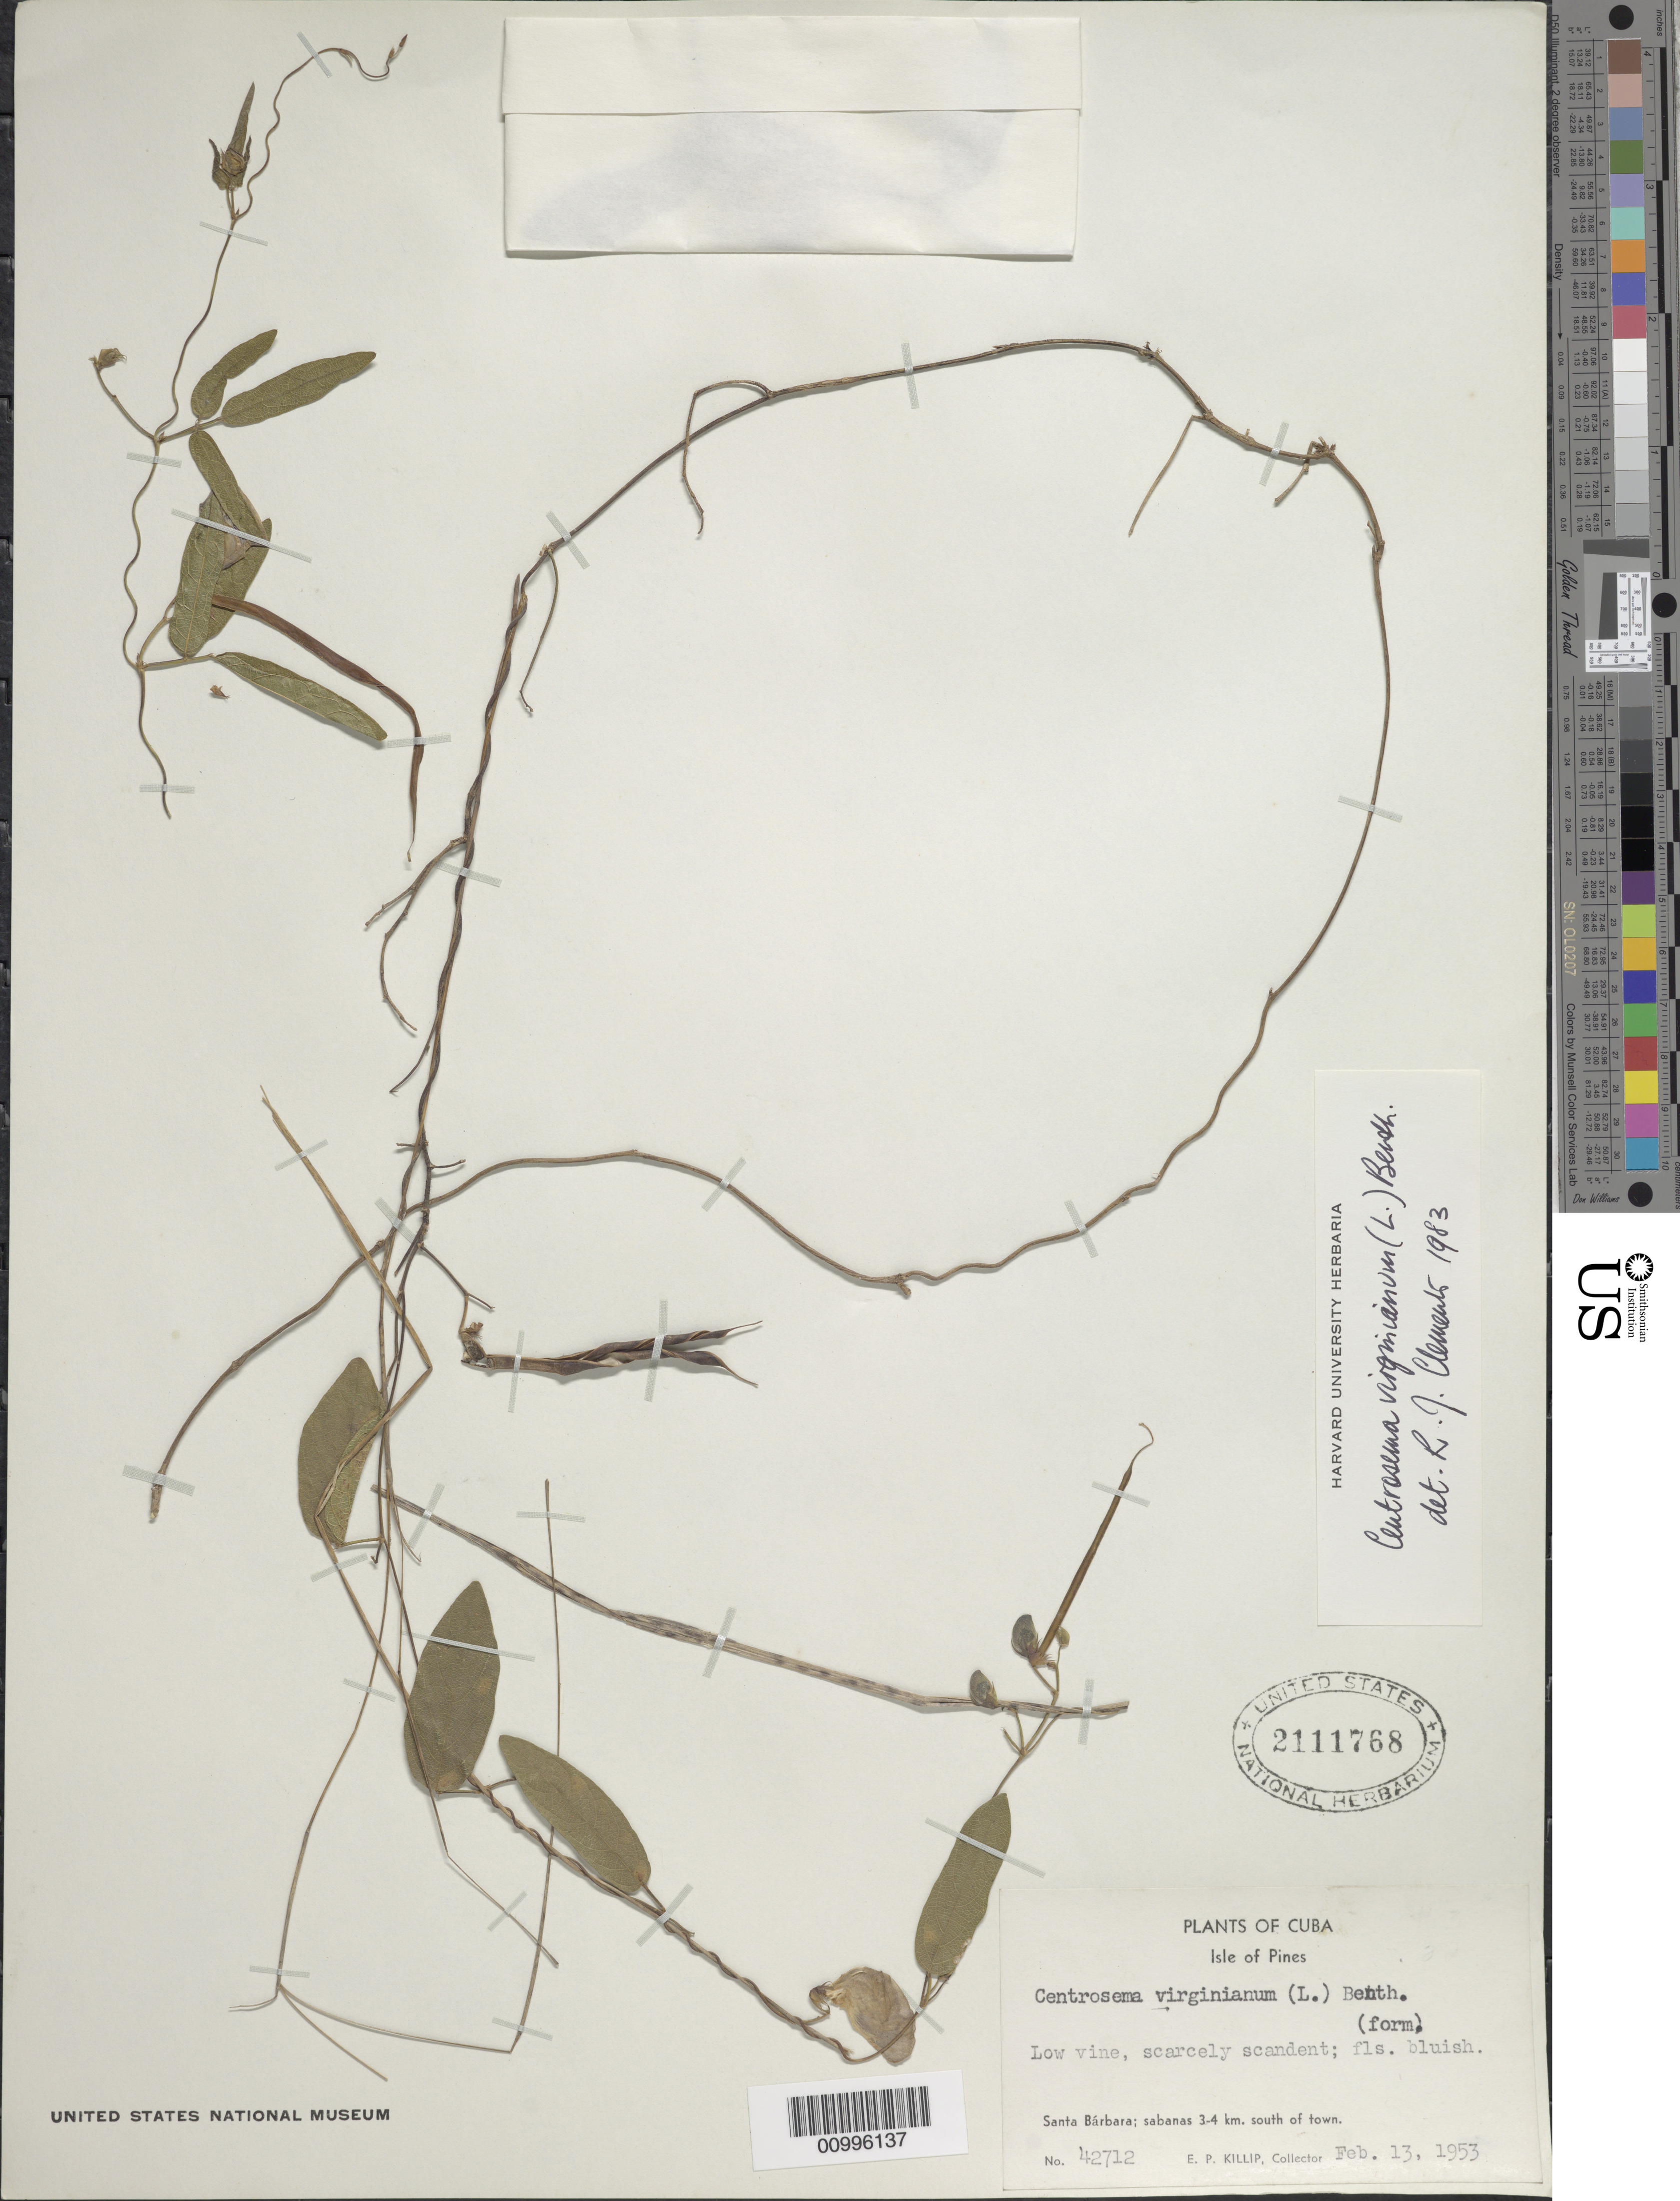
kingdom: Plantae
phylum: Tracheophyta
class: Magnoliopsida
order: Fabales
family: Fabaceae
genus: Centrosema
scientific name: Centrosema virginianum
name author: (L.) Benth.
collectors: E. P. Killip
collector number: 42712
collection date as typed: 13 Feb 1953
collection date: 1953-02-13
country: Cuba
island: Isla de la Juventud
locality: Isle of Pines, Santa Barbara; sabanas 3-4km S of town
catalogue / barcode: US 2111768